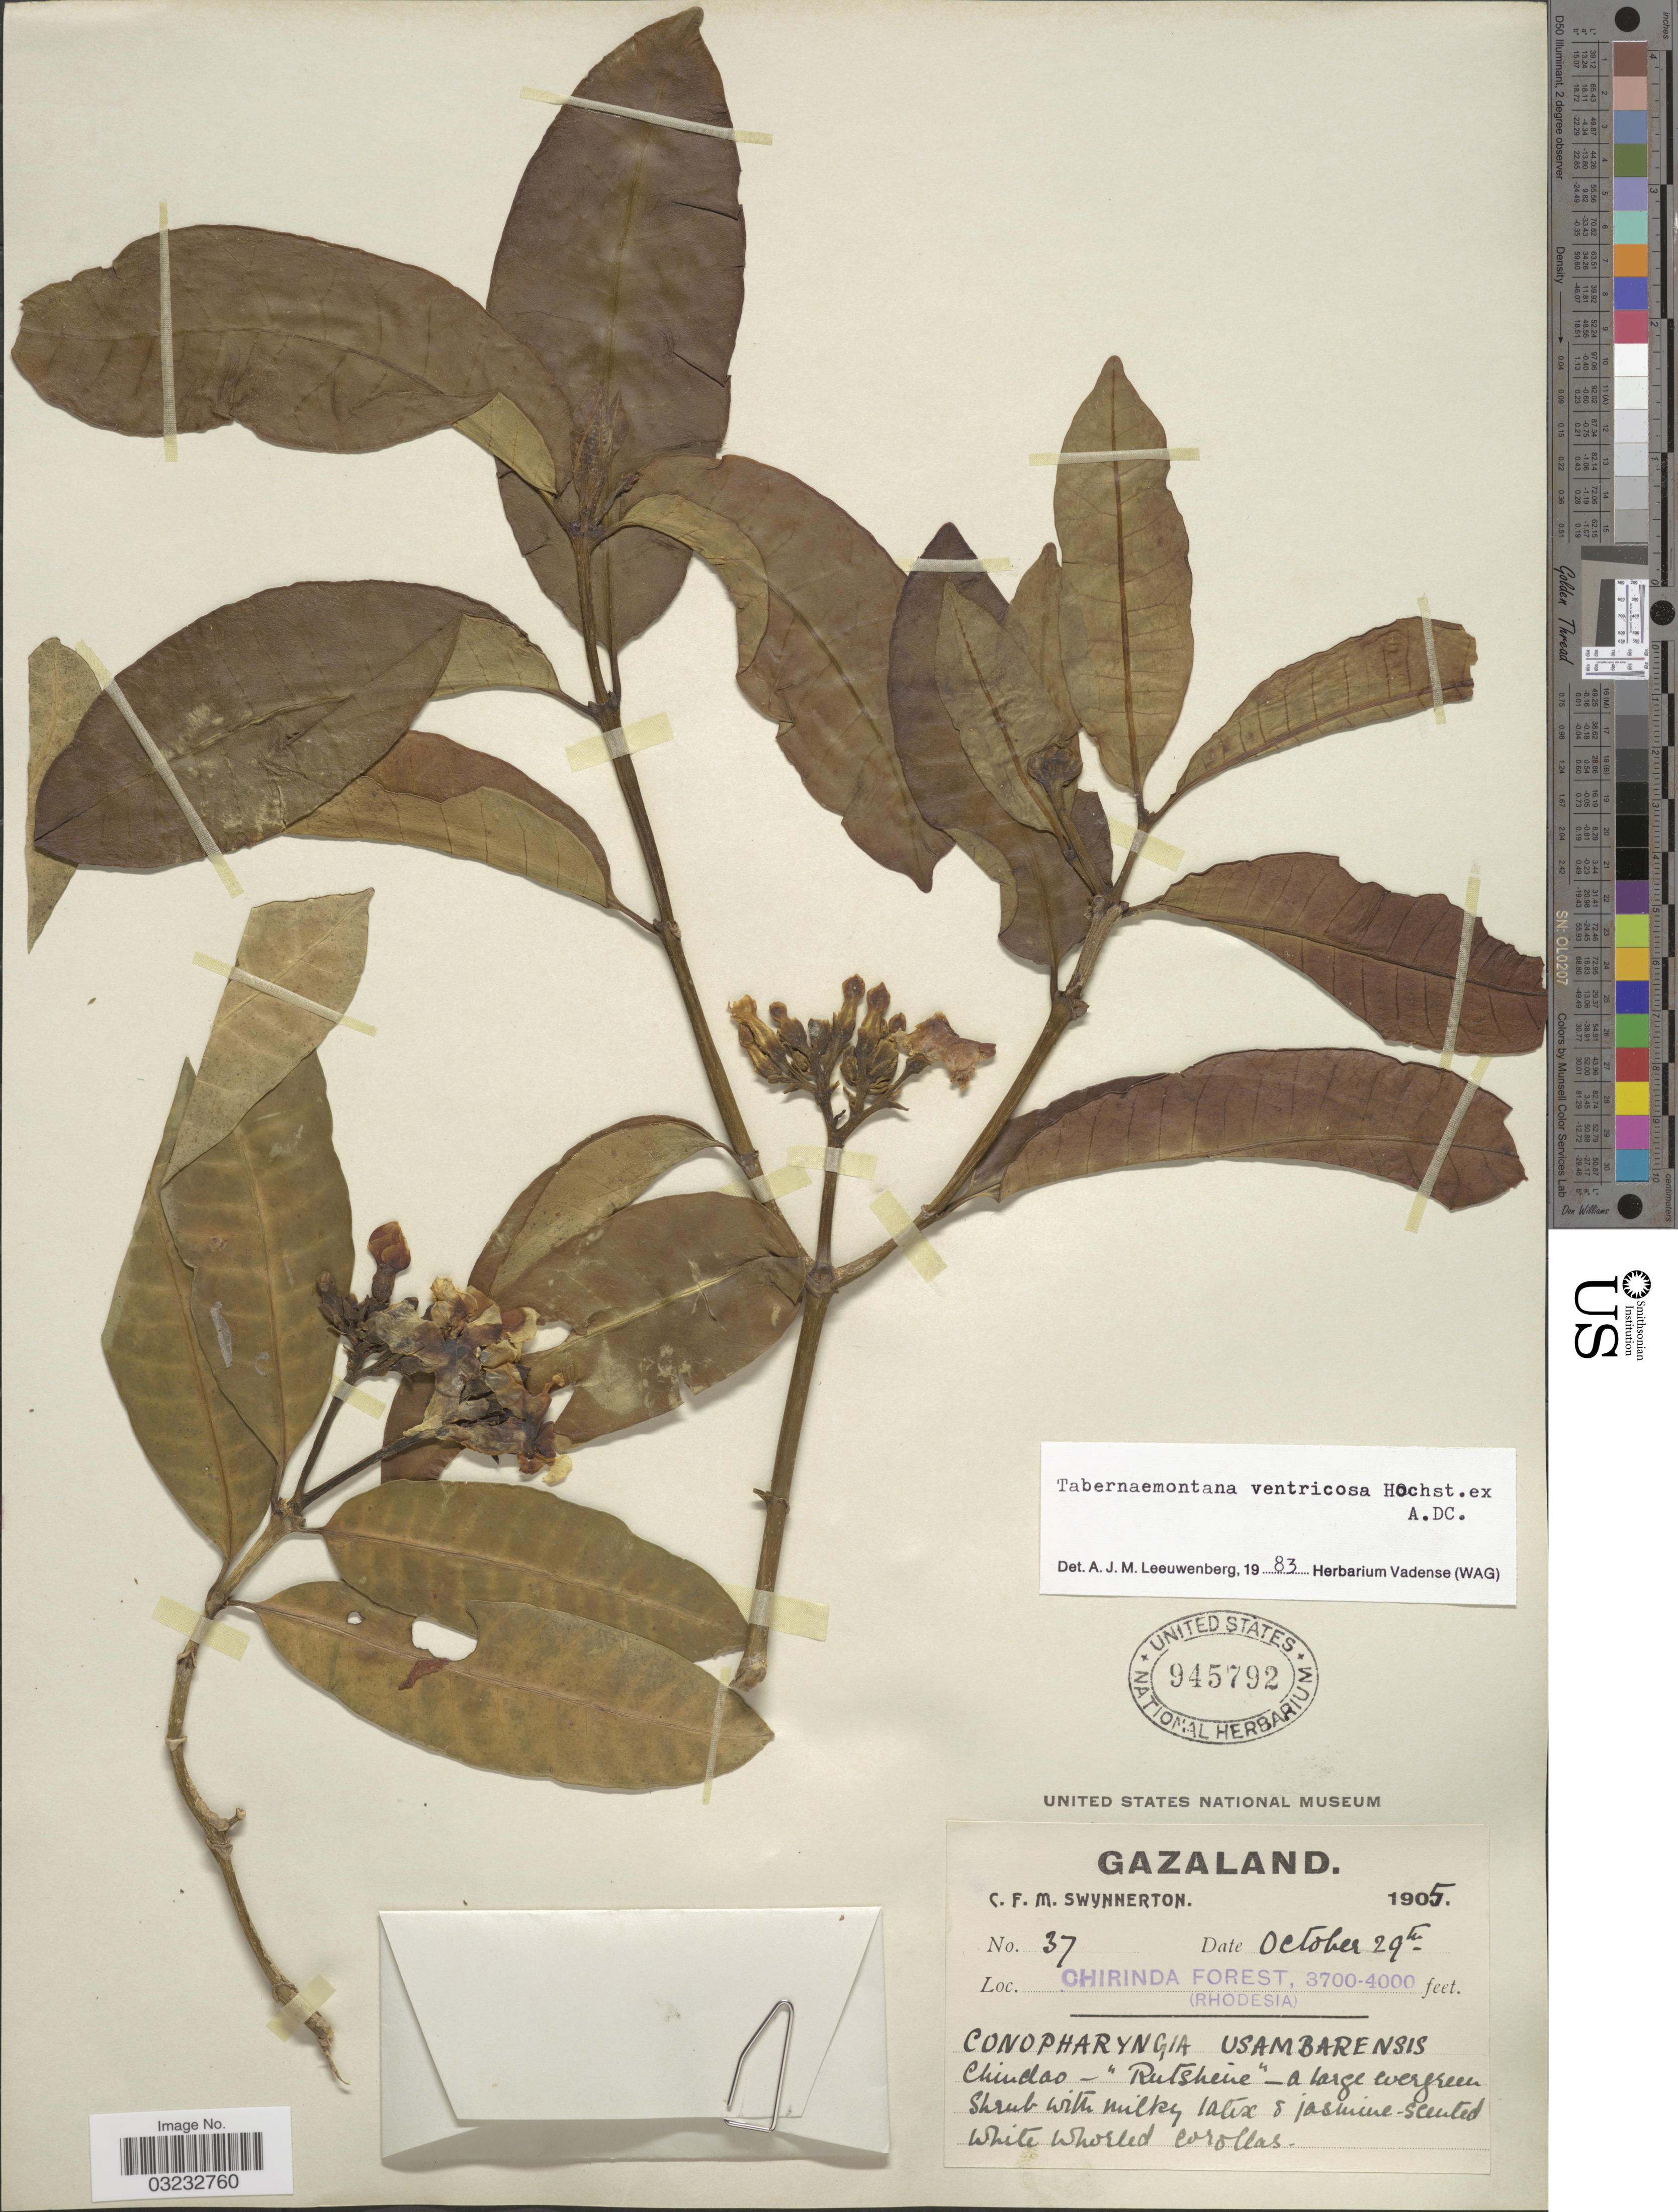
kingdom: Plantae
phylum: Tracheophyta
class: Magnoliopsida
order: Gentianales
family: Apocynaceae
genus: Tabernaemontana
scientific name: Tabernaemontana ventricosa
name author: Hochst. ex A. DC.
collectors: C. Swynnerton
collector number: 37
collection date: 1905-10-29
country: Zimbabwe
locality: Chirinda Forest. Chndao - "Rutshine".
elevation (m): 1128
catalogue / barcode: US 945792